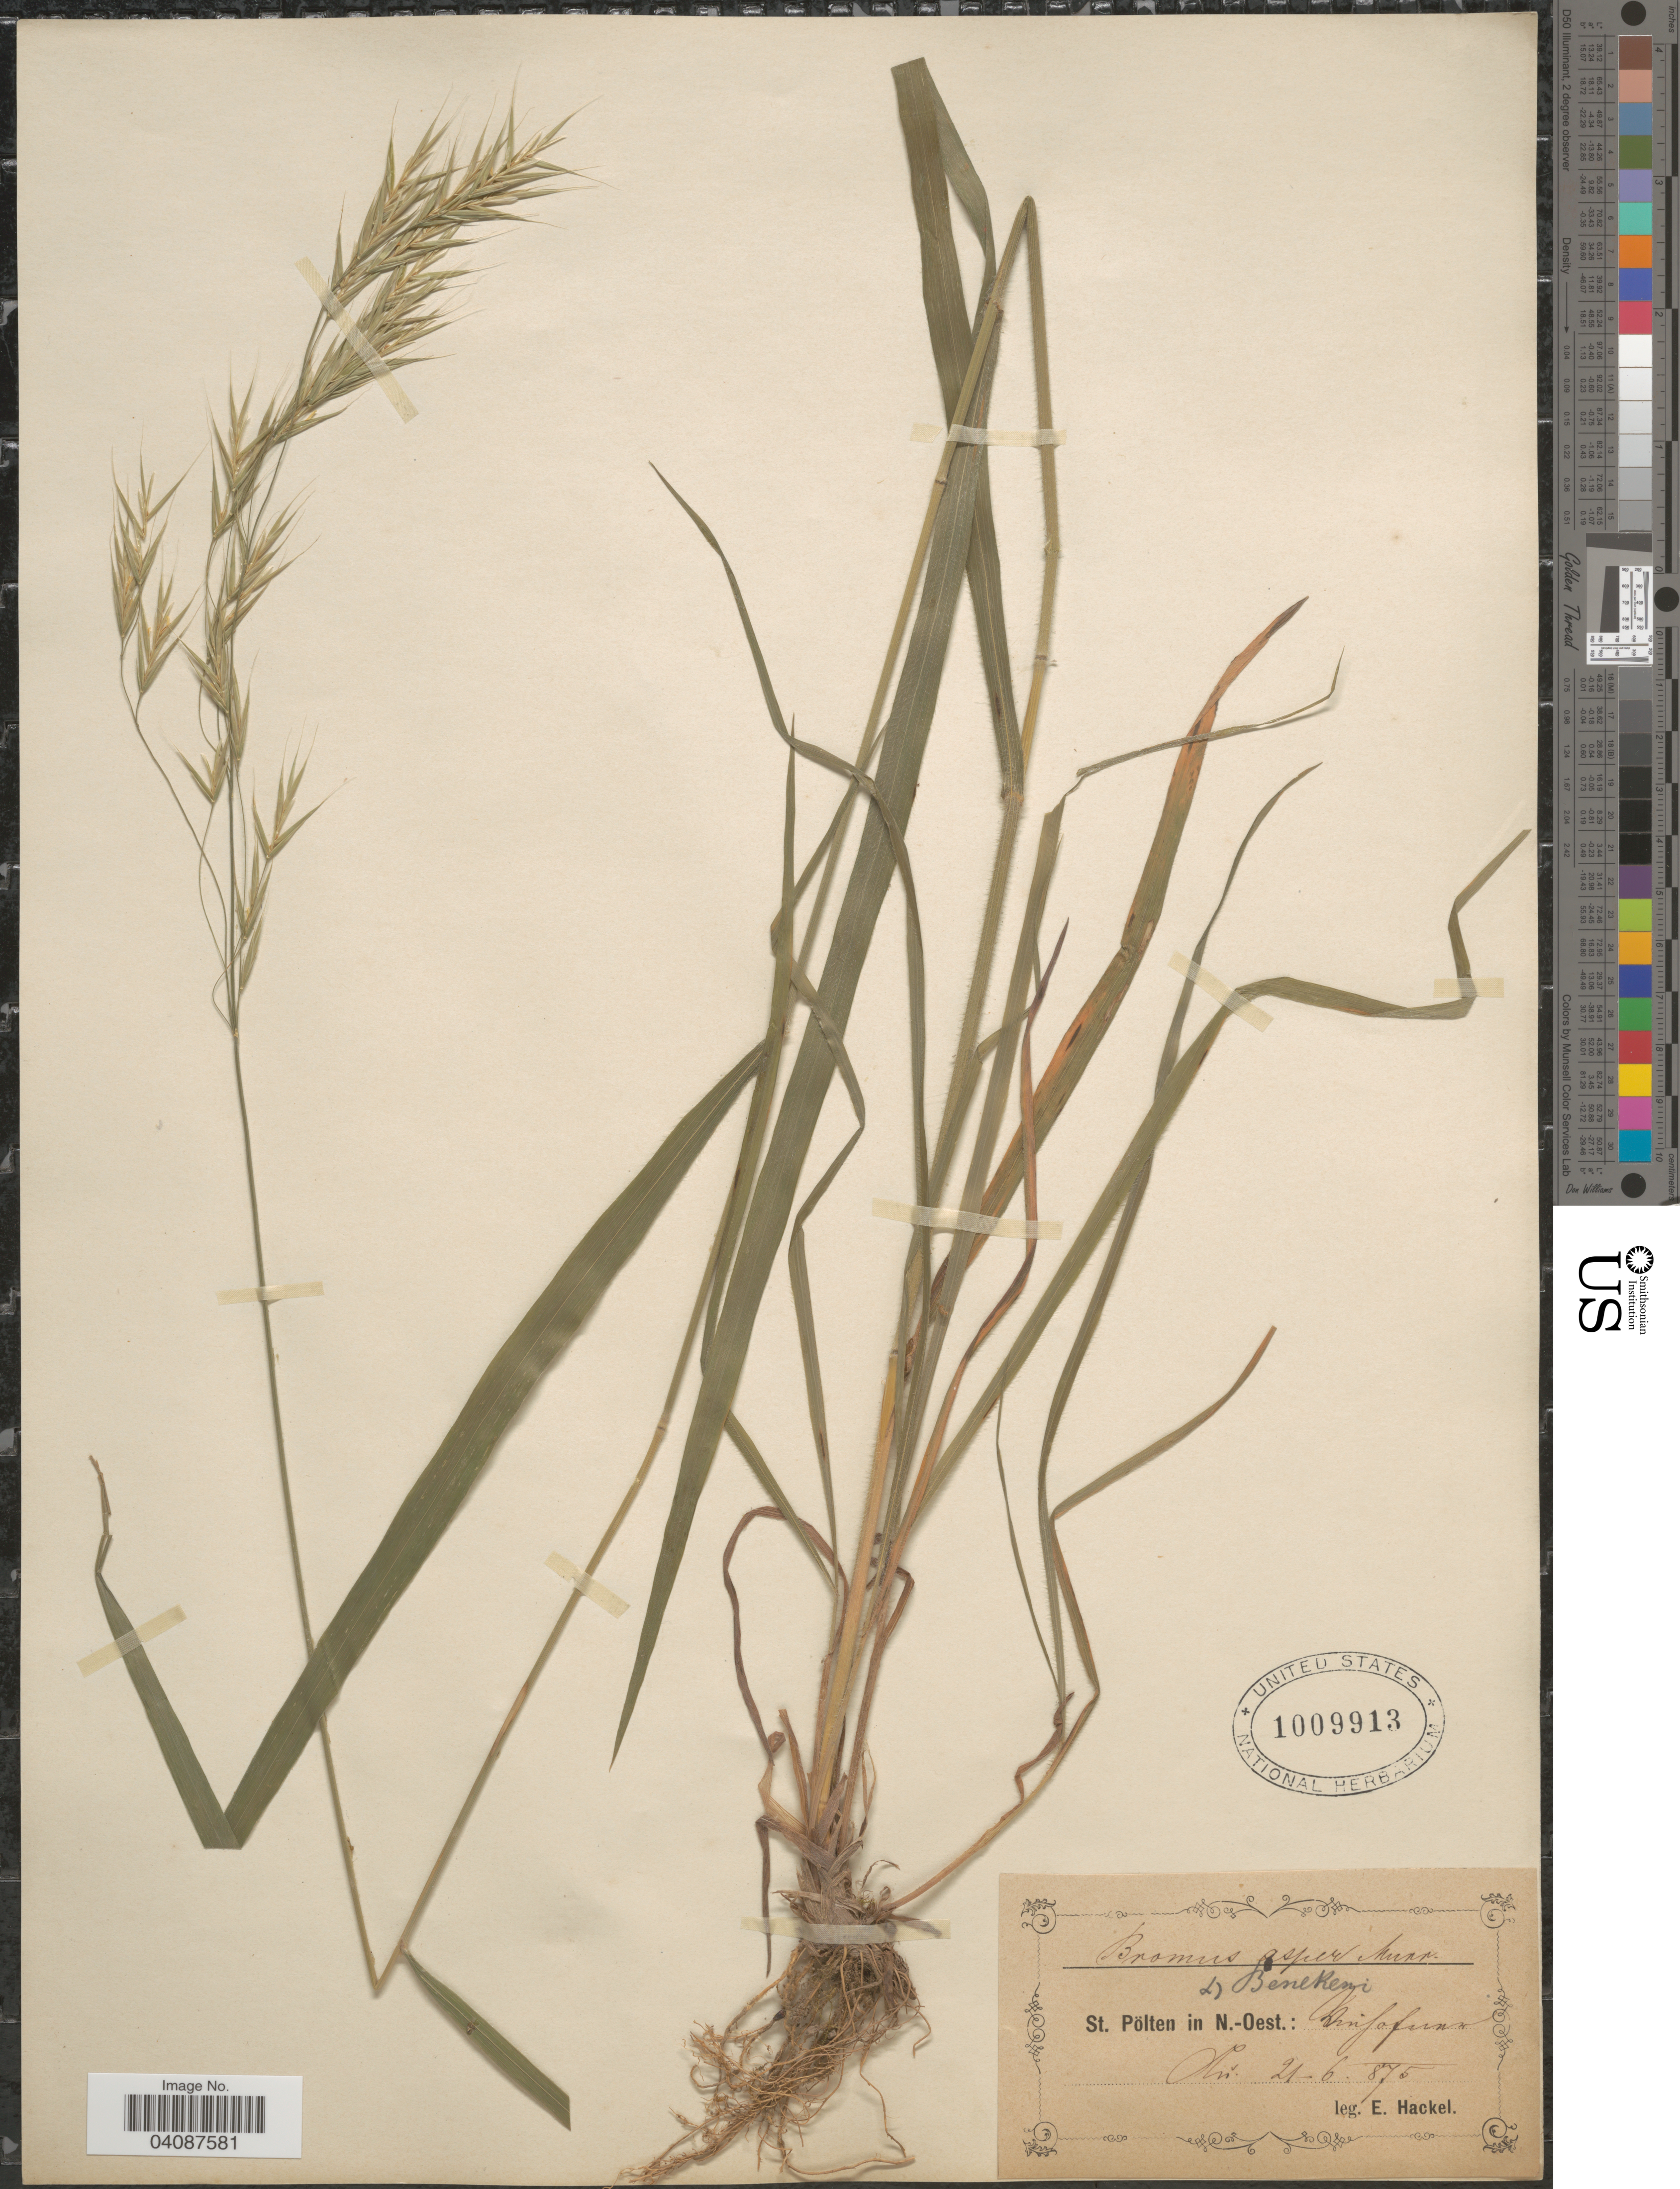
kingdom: Plantae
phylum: Tracheophyta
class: Liliopsida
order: Poales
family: Poaceae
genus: Bromus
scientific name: Bromus benekenii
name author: (Lange) Trimen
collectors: E. Hackel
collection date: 1875-06-21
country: Austria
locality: St. Pölten in N.-Oest.: [illegible text].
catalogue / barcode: US 1009913